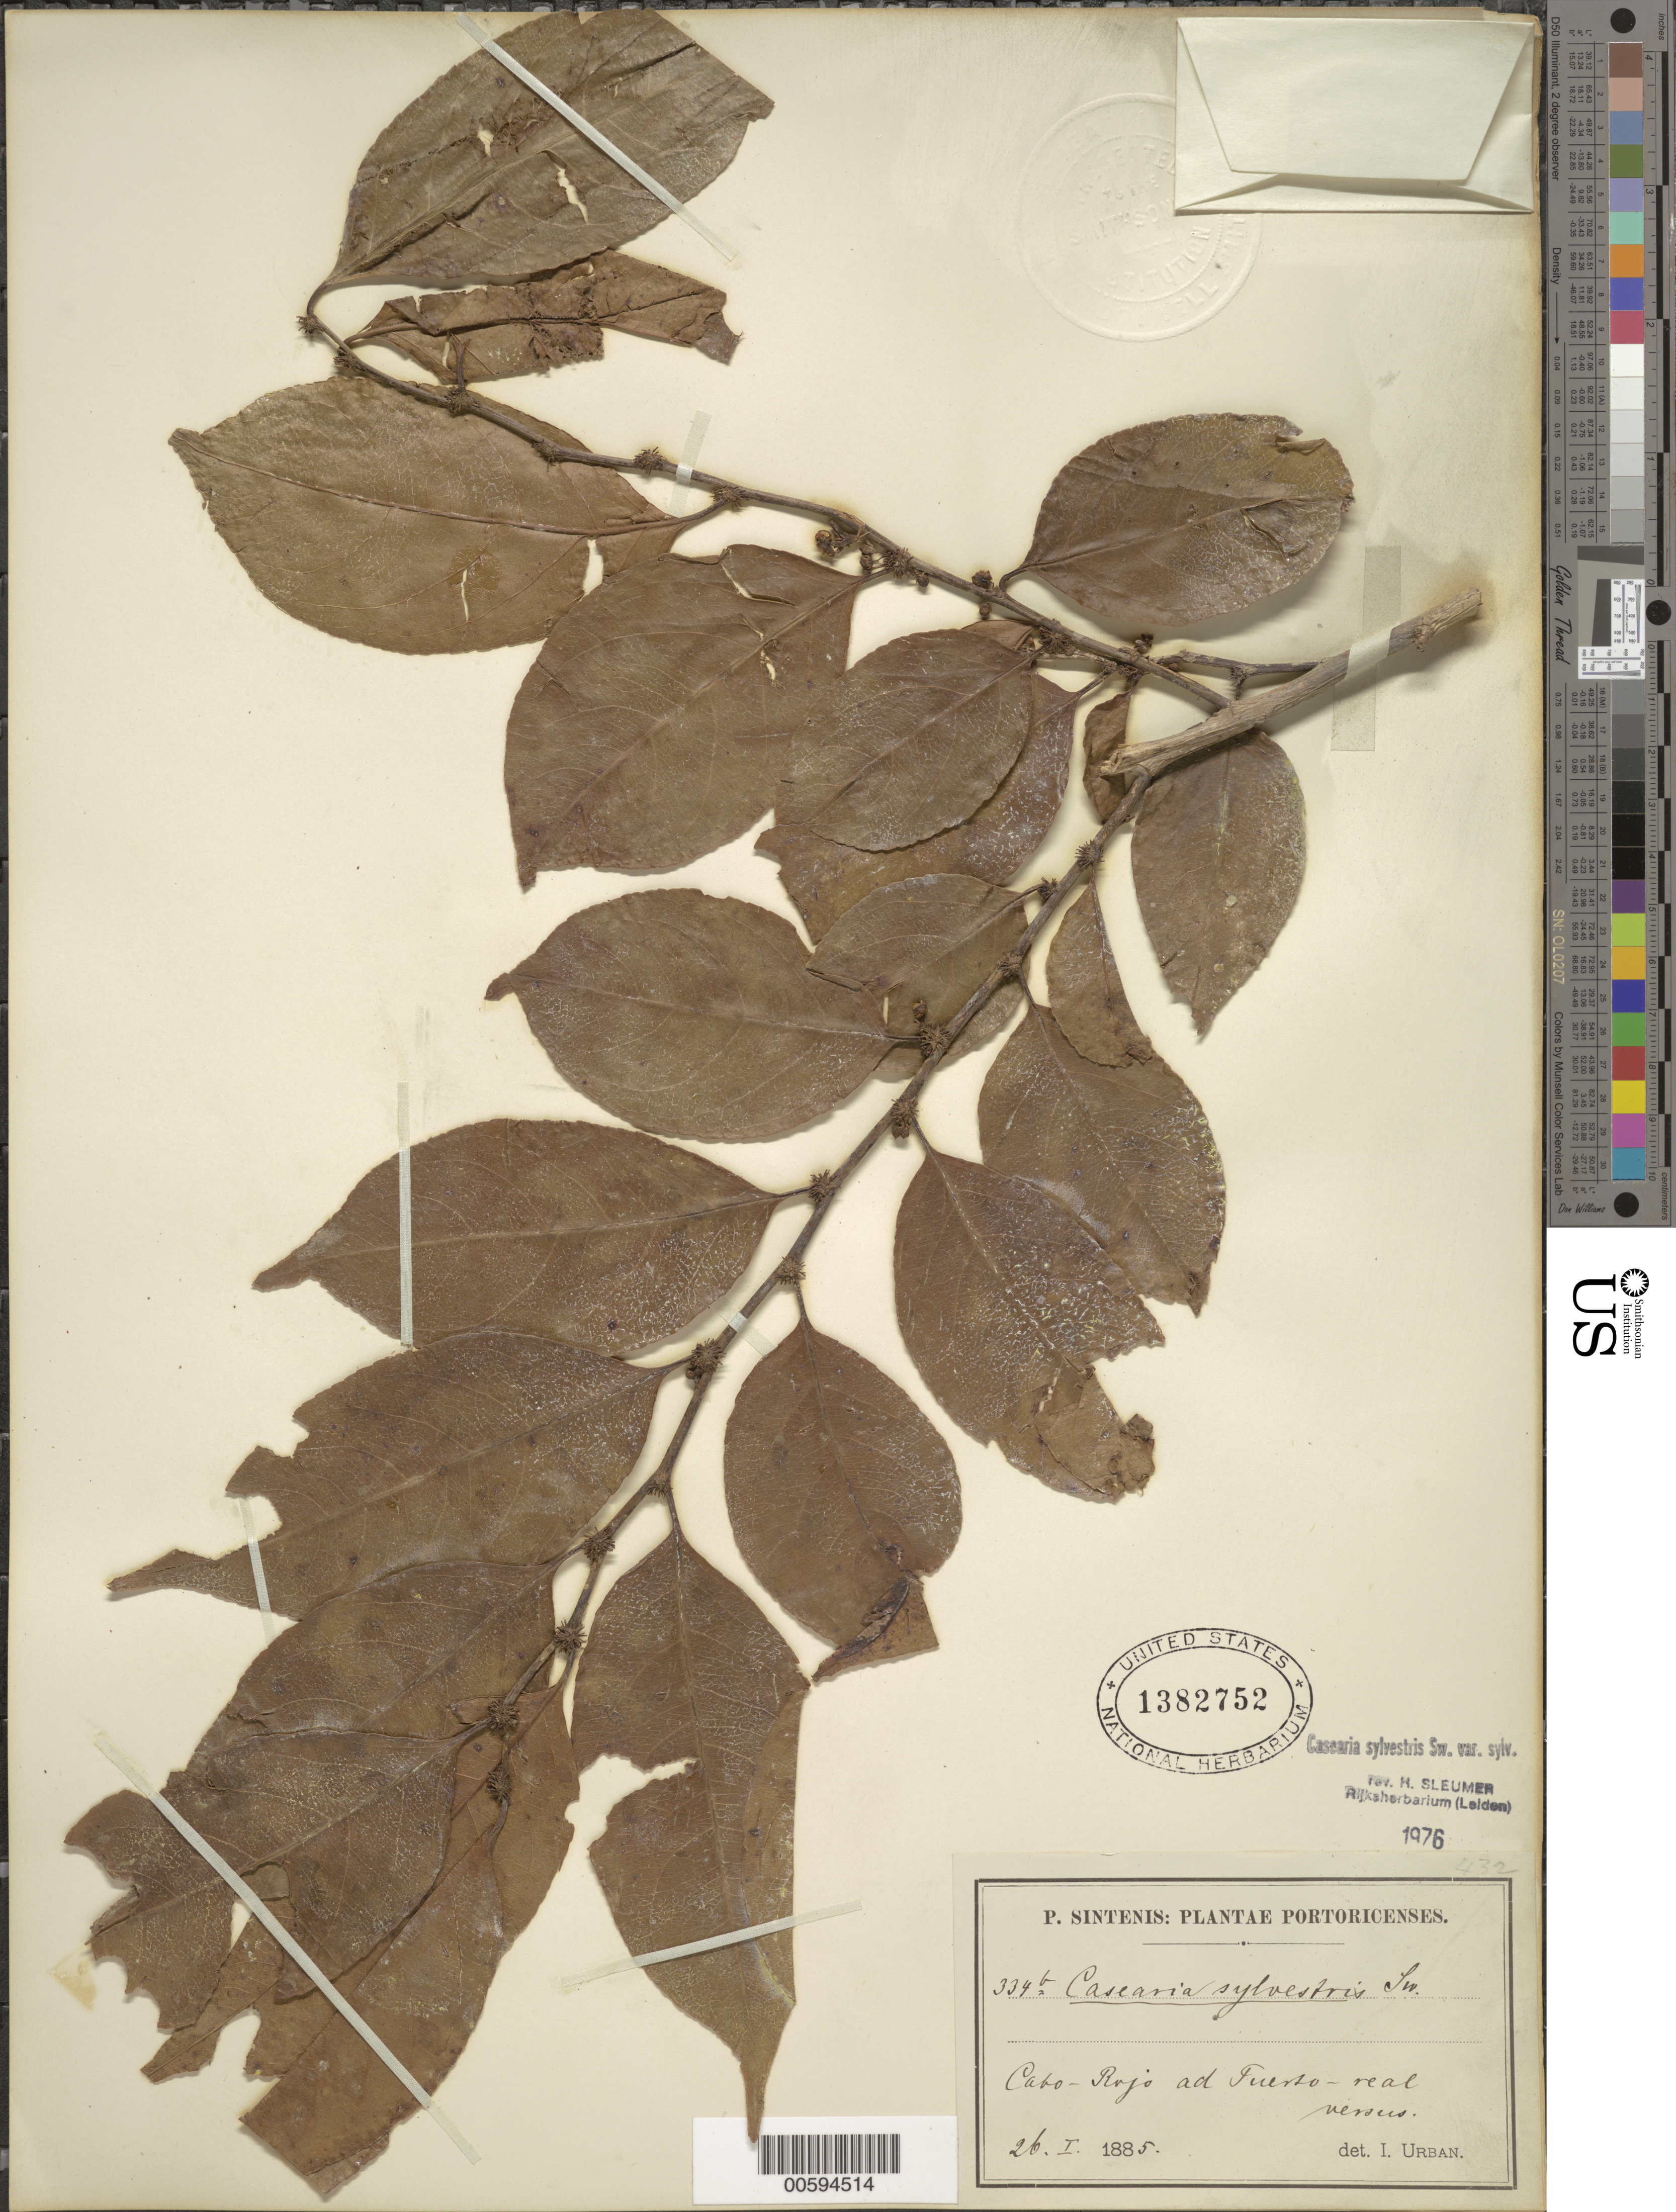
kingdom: Plantae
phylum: Tracheophyta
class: Magnoliopsida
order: Malpighiales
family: Salicaceae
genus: Casearia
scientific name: Casearia sylvestris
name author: Sw.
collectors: P. Sintenis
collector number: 334 b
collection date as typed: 26 Jan 1885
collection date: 1885-01-26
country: Puerto Rico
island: Greater Antilles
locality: Cabo-Rojo ad Puerto-real versus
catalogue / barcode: US 1382752